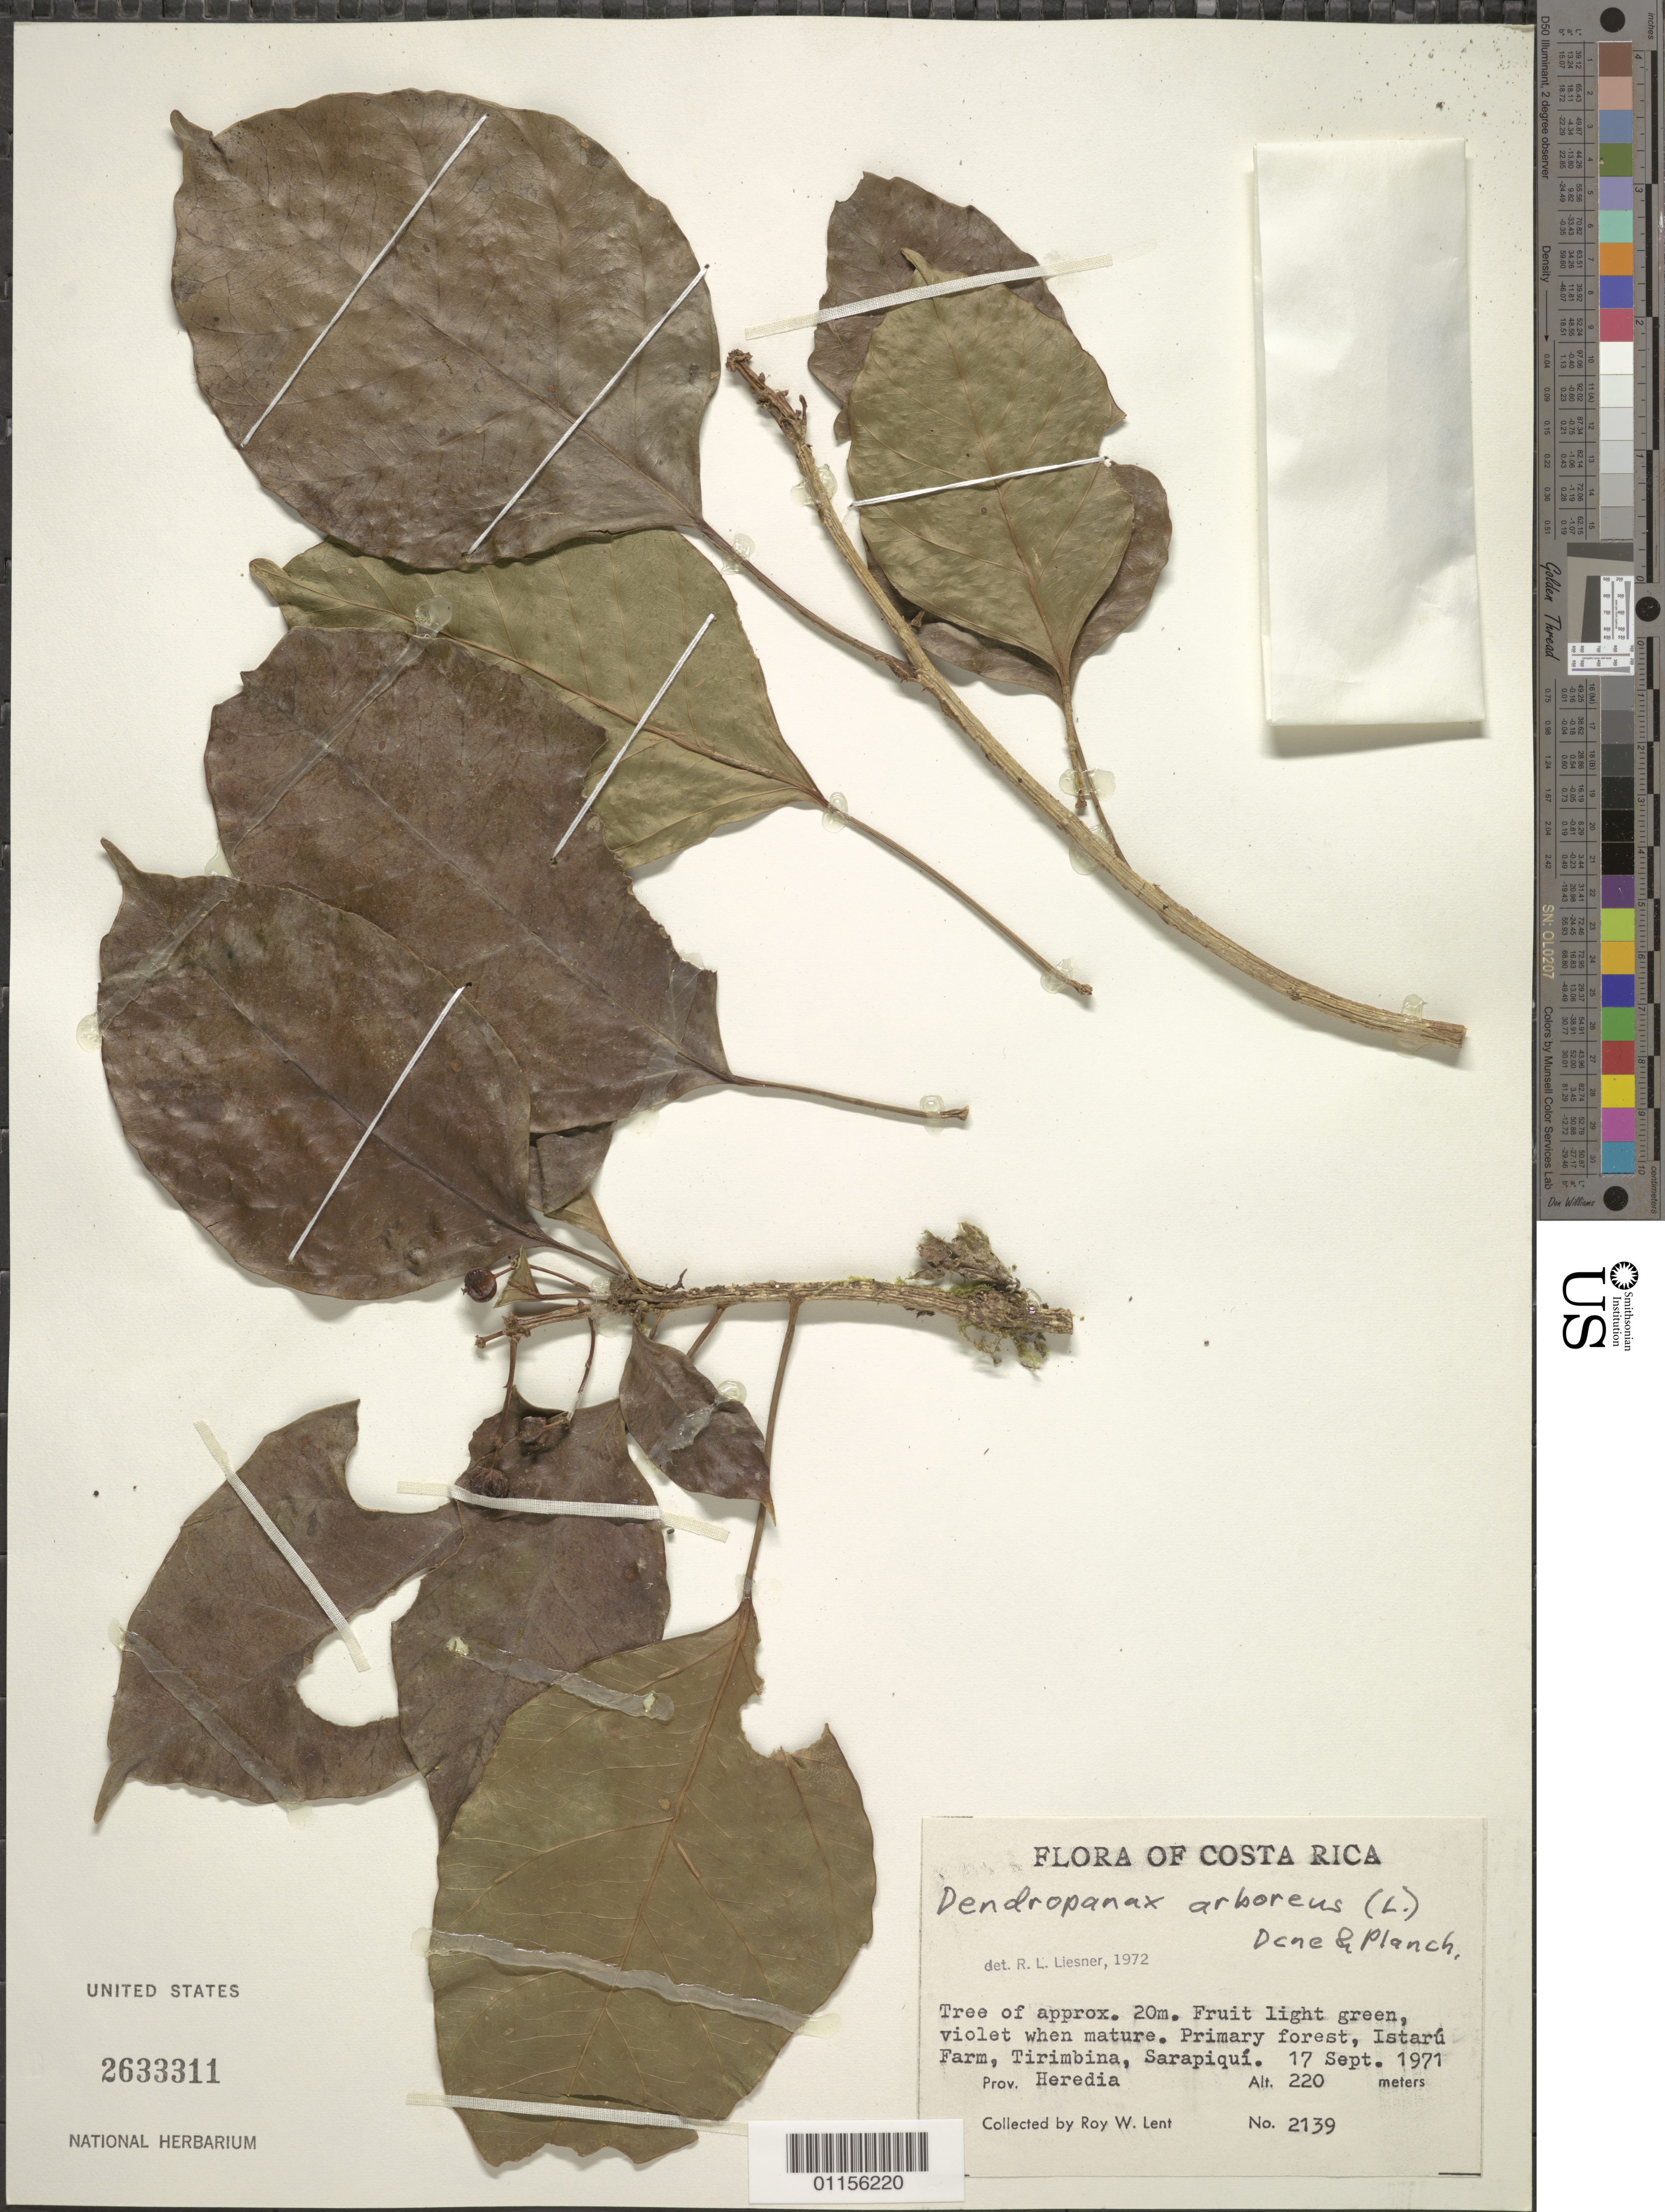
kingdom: Plantae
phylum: Tracheophyta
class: Magnoliopsida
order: Apiales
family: Araliaceae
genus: Dendropanax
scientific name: Dendropanax arboreus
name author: (L.) Decne. & Planch.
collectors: R. W. Lent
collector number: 2139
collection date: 1971-09-17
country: Costa Rica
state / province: Heredia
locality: Istaru Farm, Tirimbina, Sarapiqui.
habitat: Tree. Primary forest.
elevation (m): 220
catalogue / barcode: US 2633311